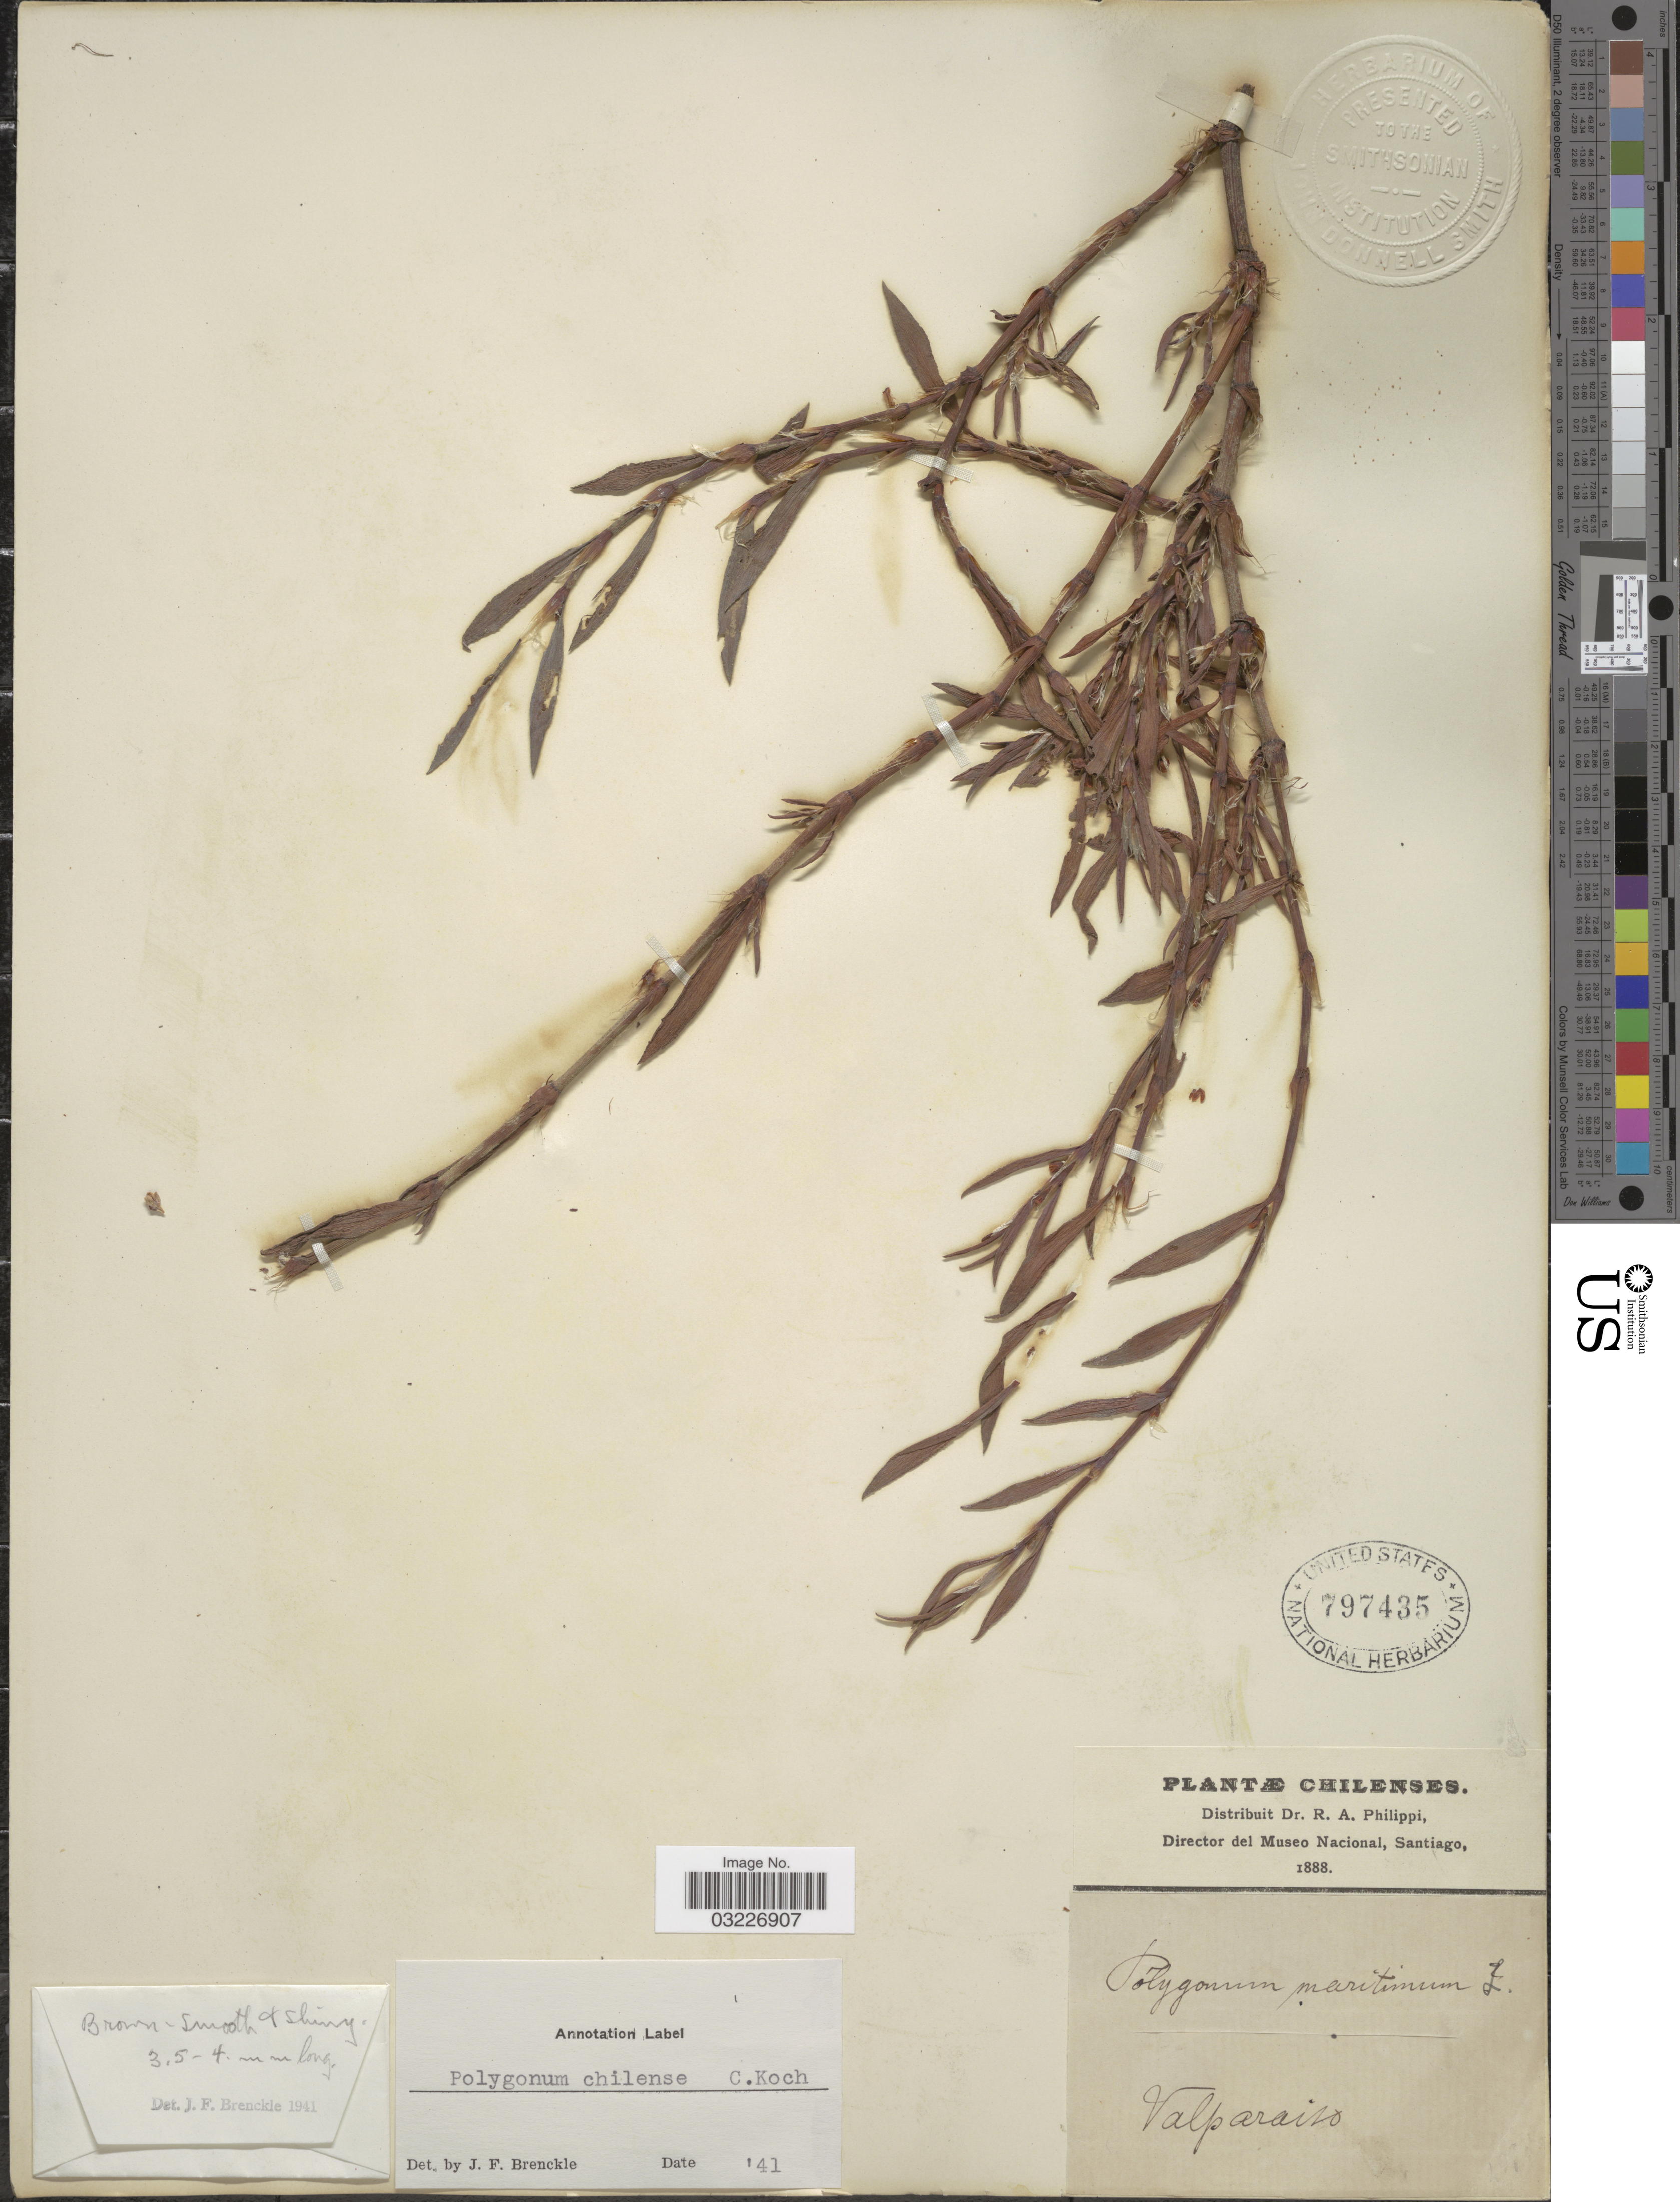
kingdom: Plantae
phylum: Tracheophyta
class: Magnoliopsida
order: Caryophyllales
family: Polygonaceae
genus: Polygonum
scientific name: Polygonum maritimum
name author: L.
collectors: ex. herb. R.A. Philippi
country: Chile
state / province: Valparaíso (V)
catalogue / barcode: US 797435